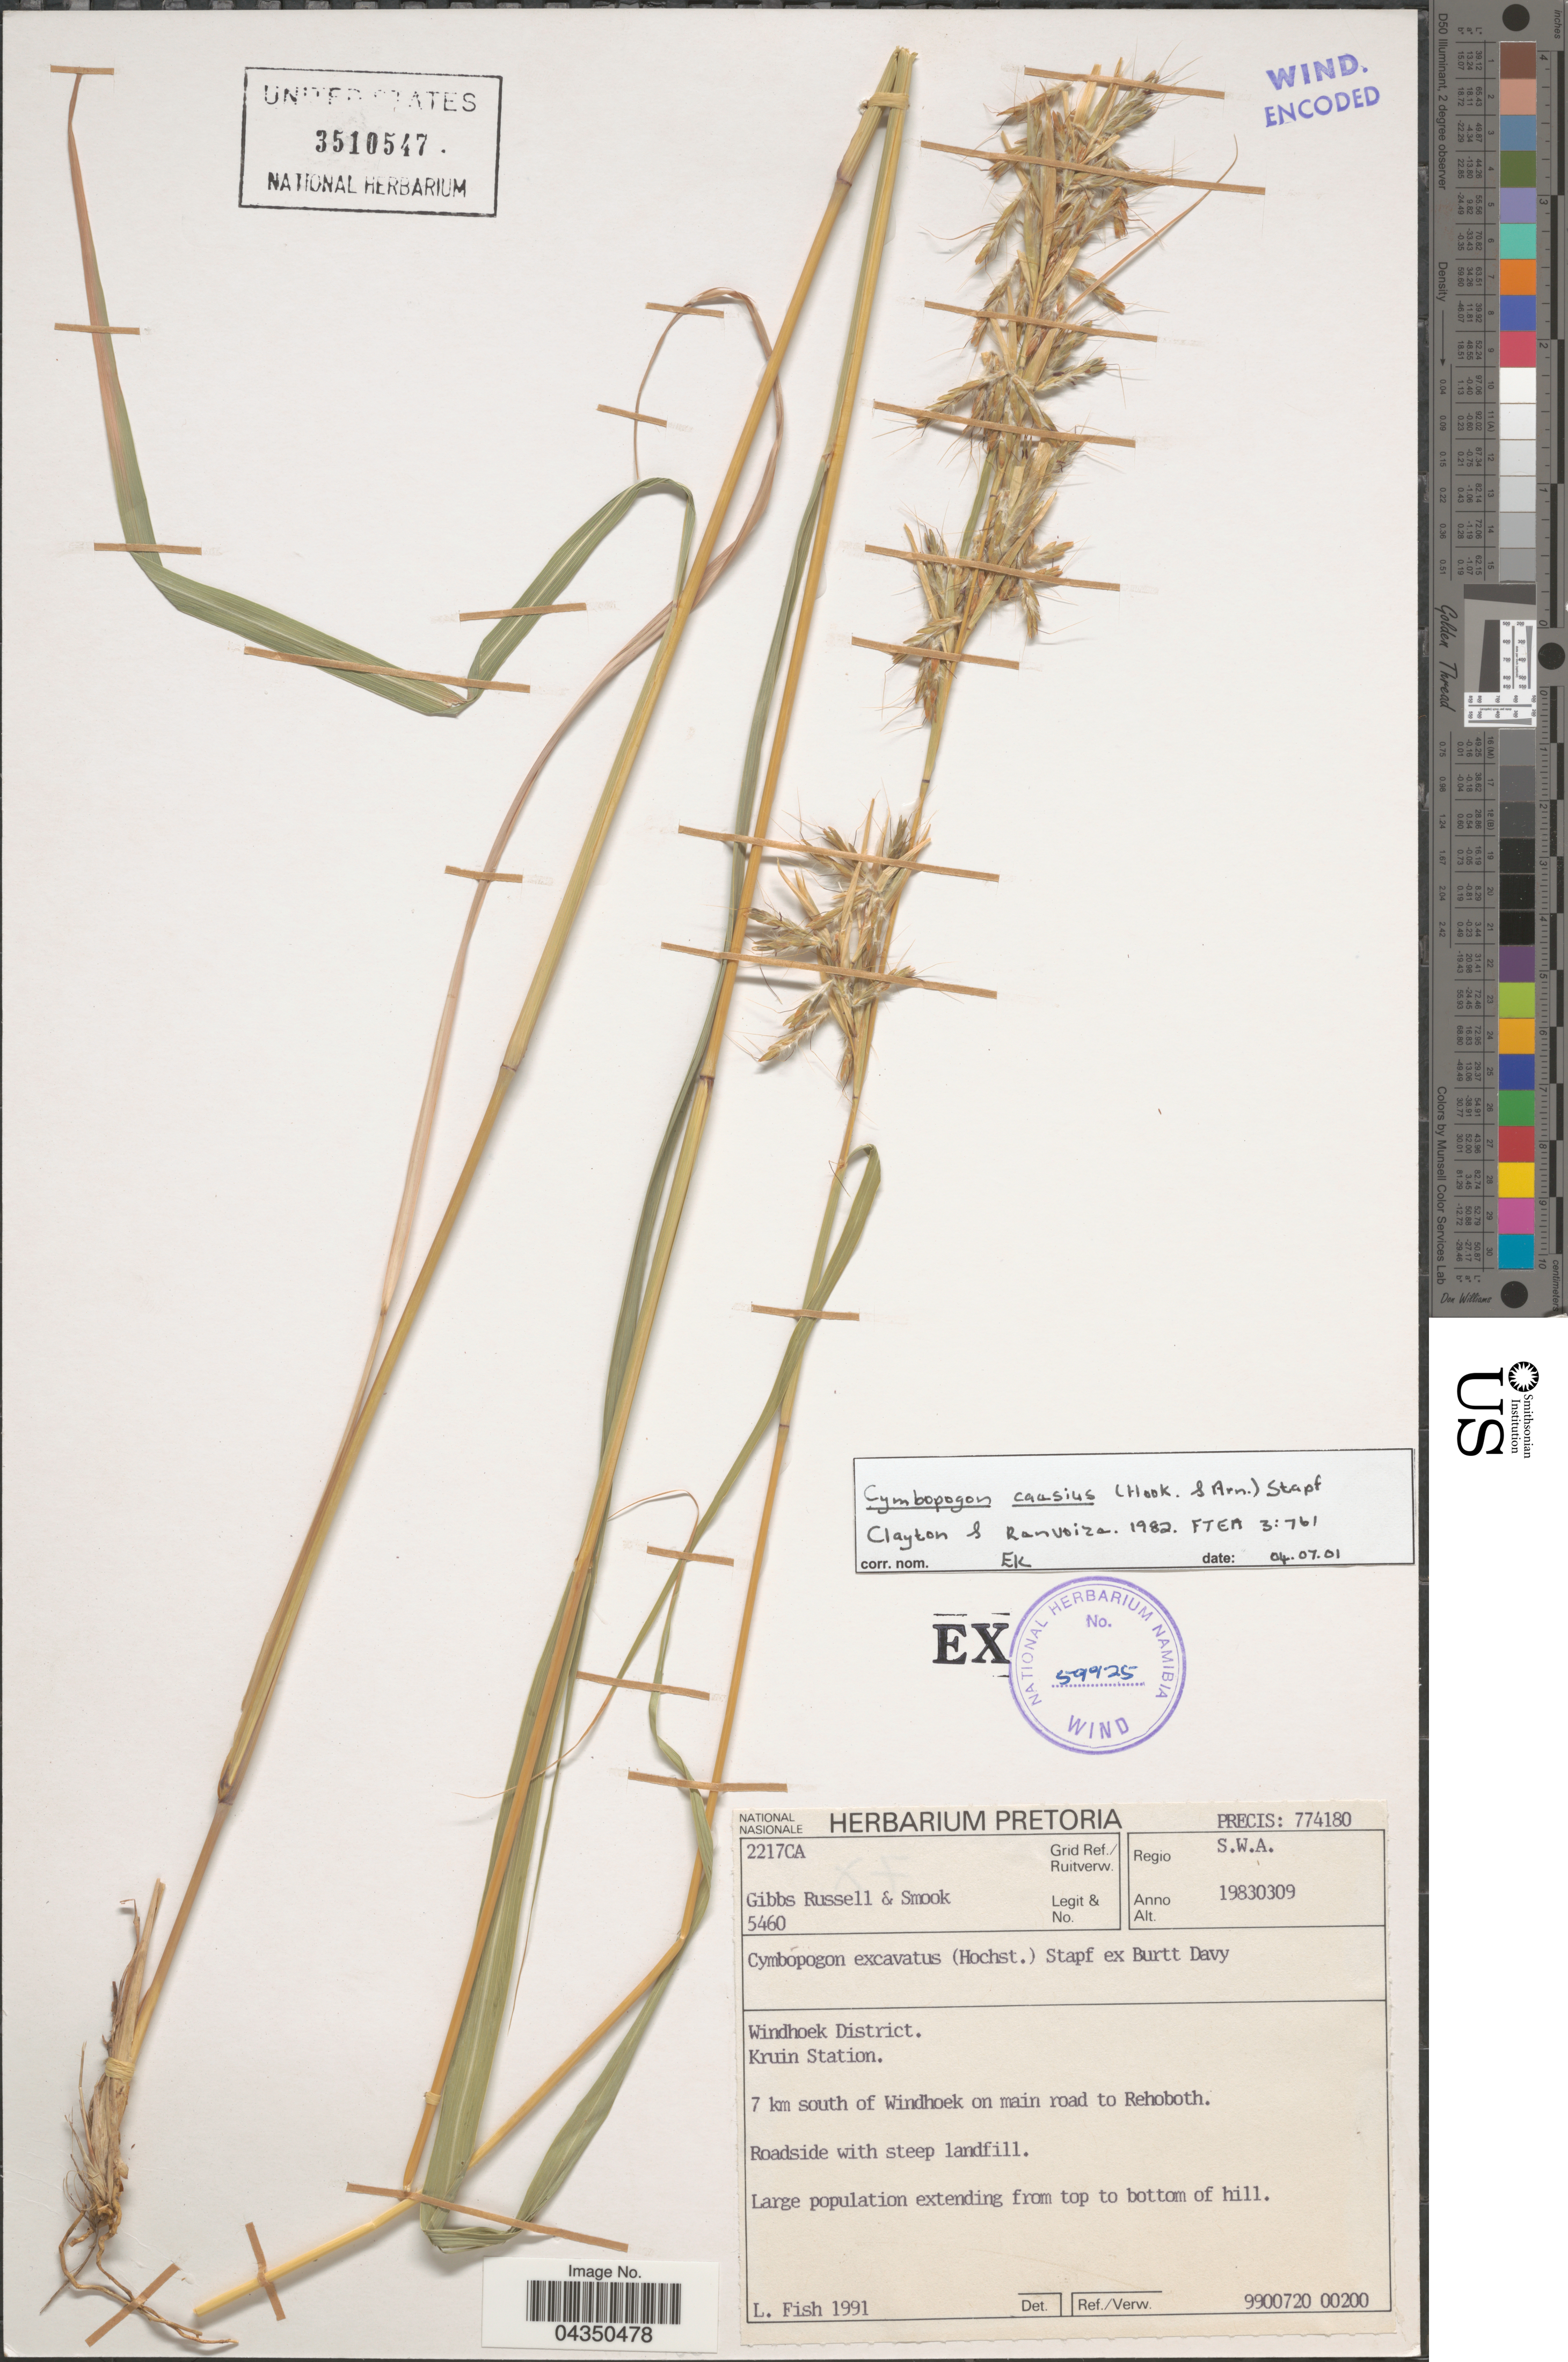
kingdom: Plantae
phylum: Tracheophyta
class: Liliopsida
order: Poales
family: Poaceae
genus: Cymbopogon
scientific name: Cymbopogon caesius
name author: (Nees ex Hook. & Arn.) Stapf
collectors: Gibbs-Russell & Smook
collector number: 5460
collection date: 1983-03-09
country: Namibia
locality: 2217A Grid Ref./Ruitverw. Regio S.W.A. Windhoek District. Kruin Station. 7 km south of Windhoek on main road to Rehoboth.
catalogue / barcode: US 3510547